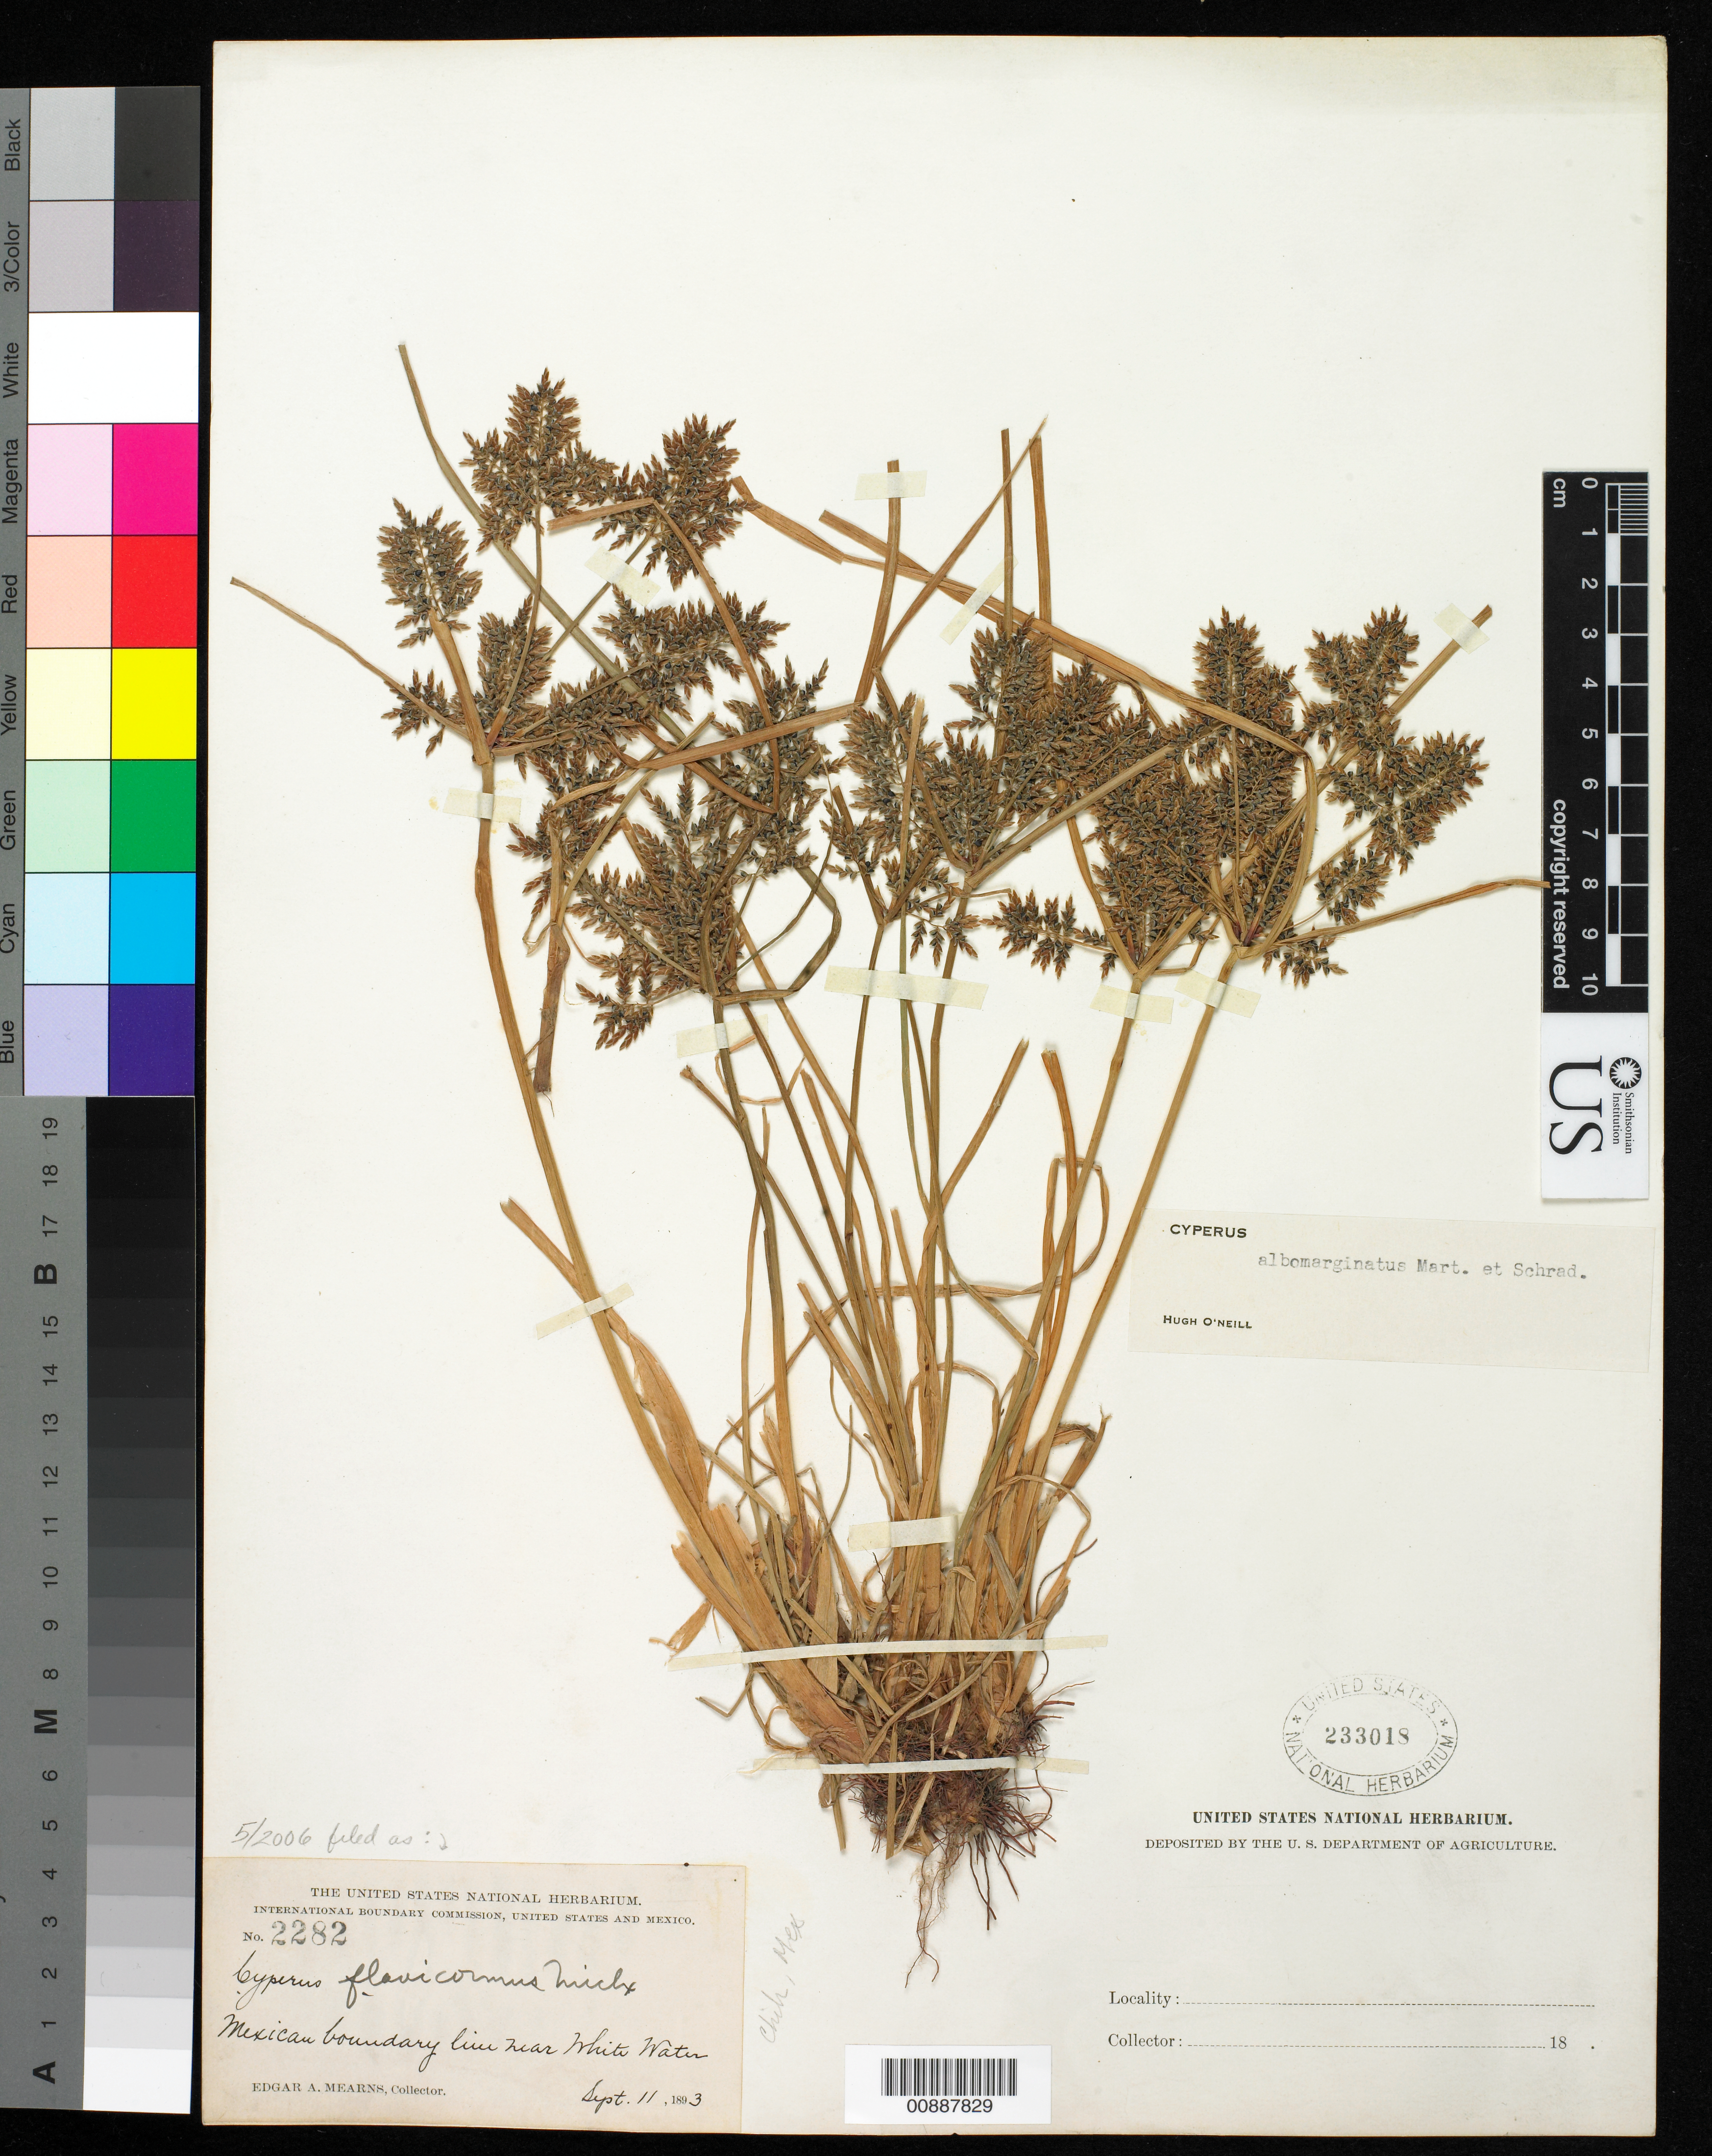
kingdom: Plantae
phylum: Tracheophyta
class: Liliopsida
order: Poales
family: Cyperaceae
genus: Cyperus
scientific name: Cyperus flavicomus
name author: Michx.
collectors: E. A. Mearns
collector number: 2282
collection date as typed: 11 Sep 1893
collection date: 1893-09-11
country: Mexico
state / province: Chihuahua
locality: Mexican Boundary Line near White Water.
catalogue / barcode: US 233018